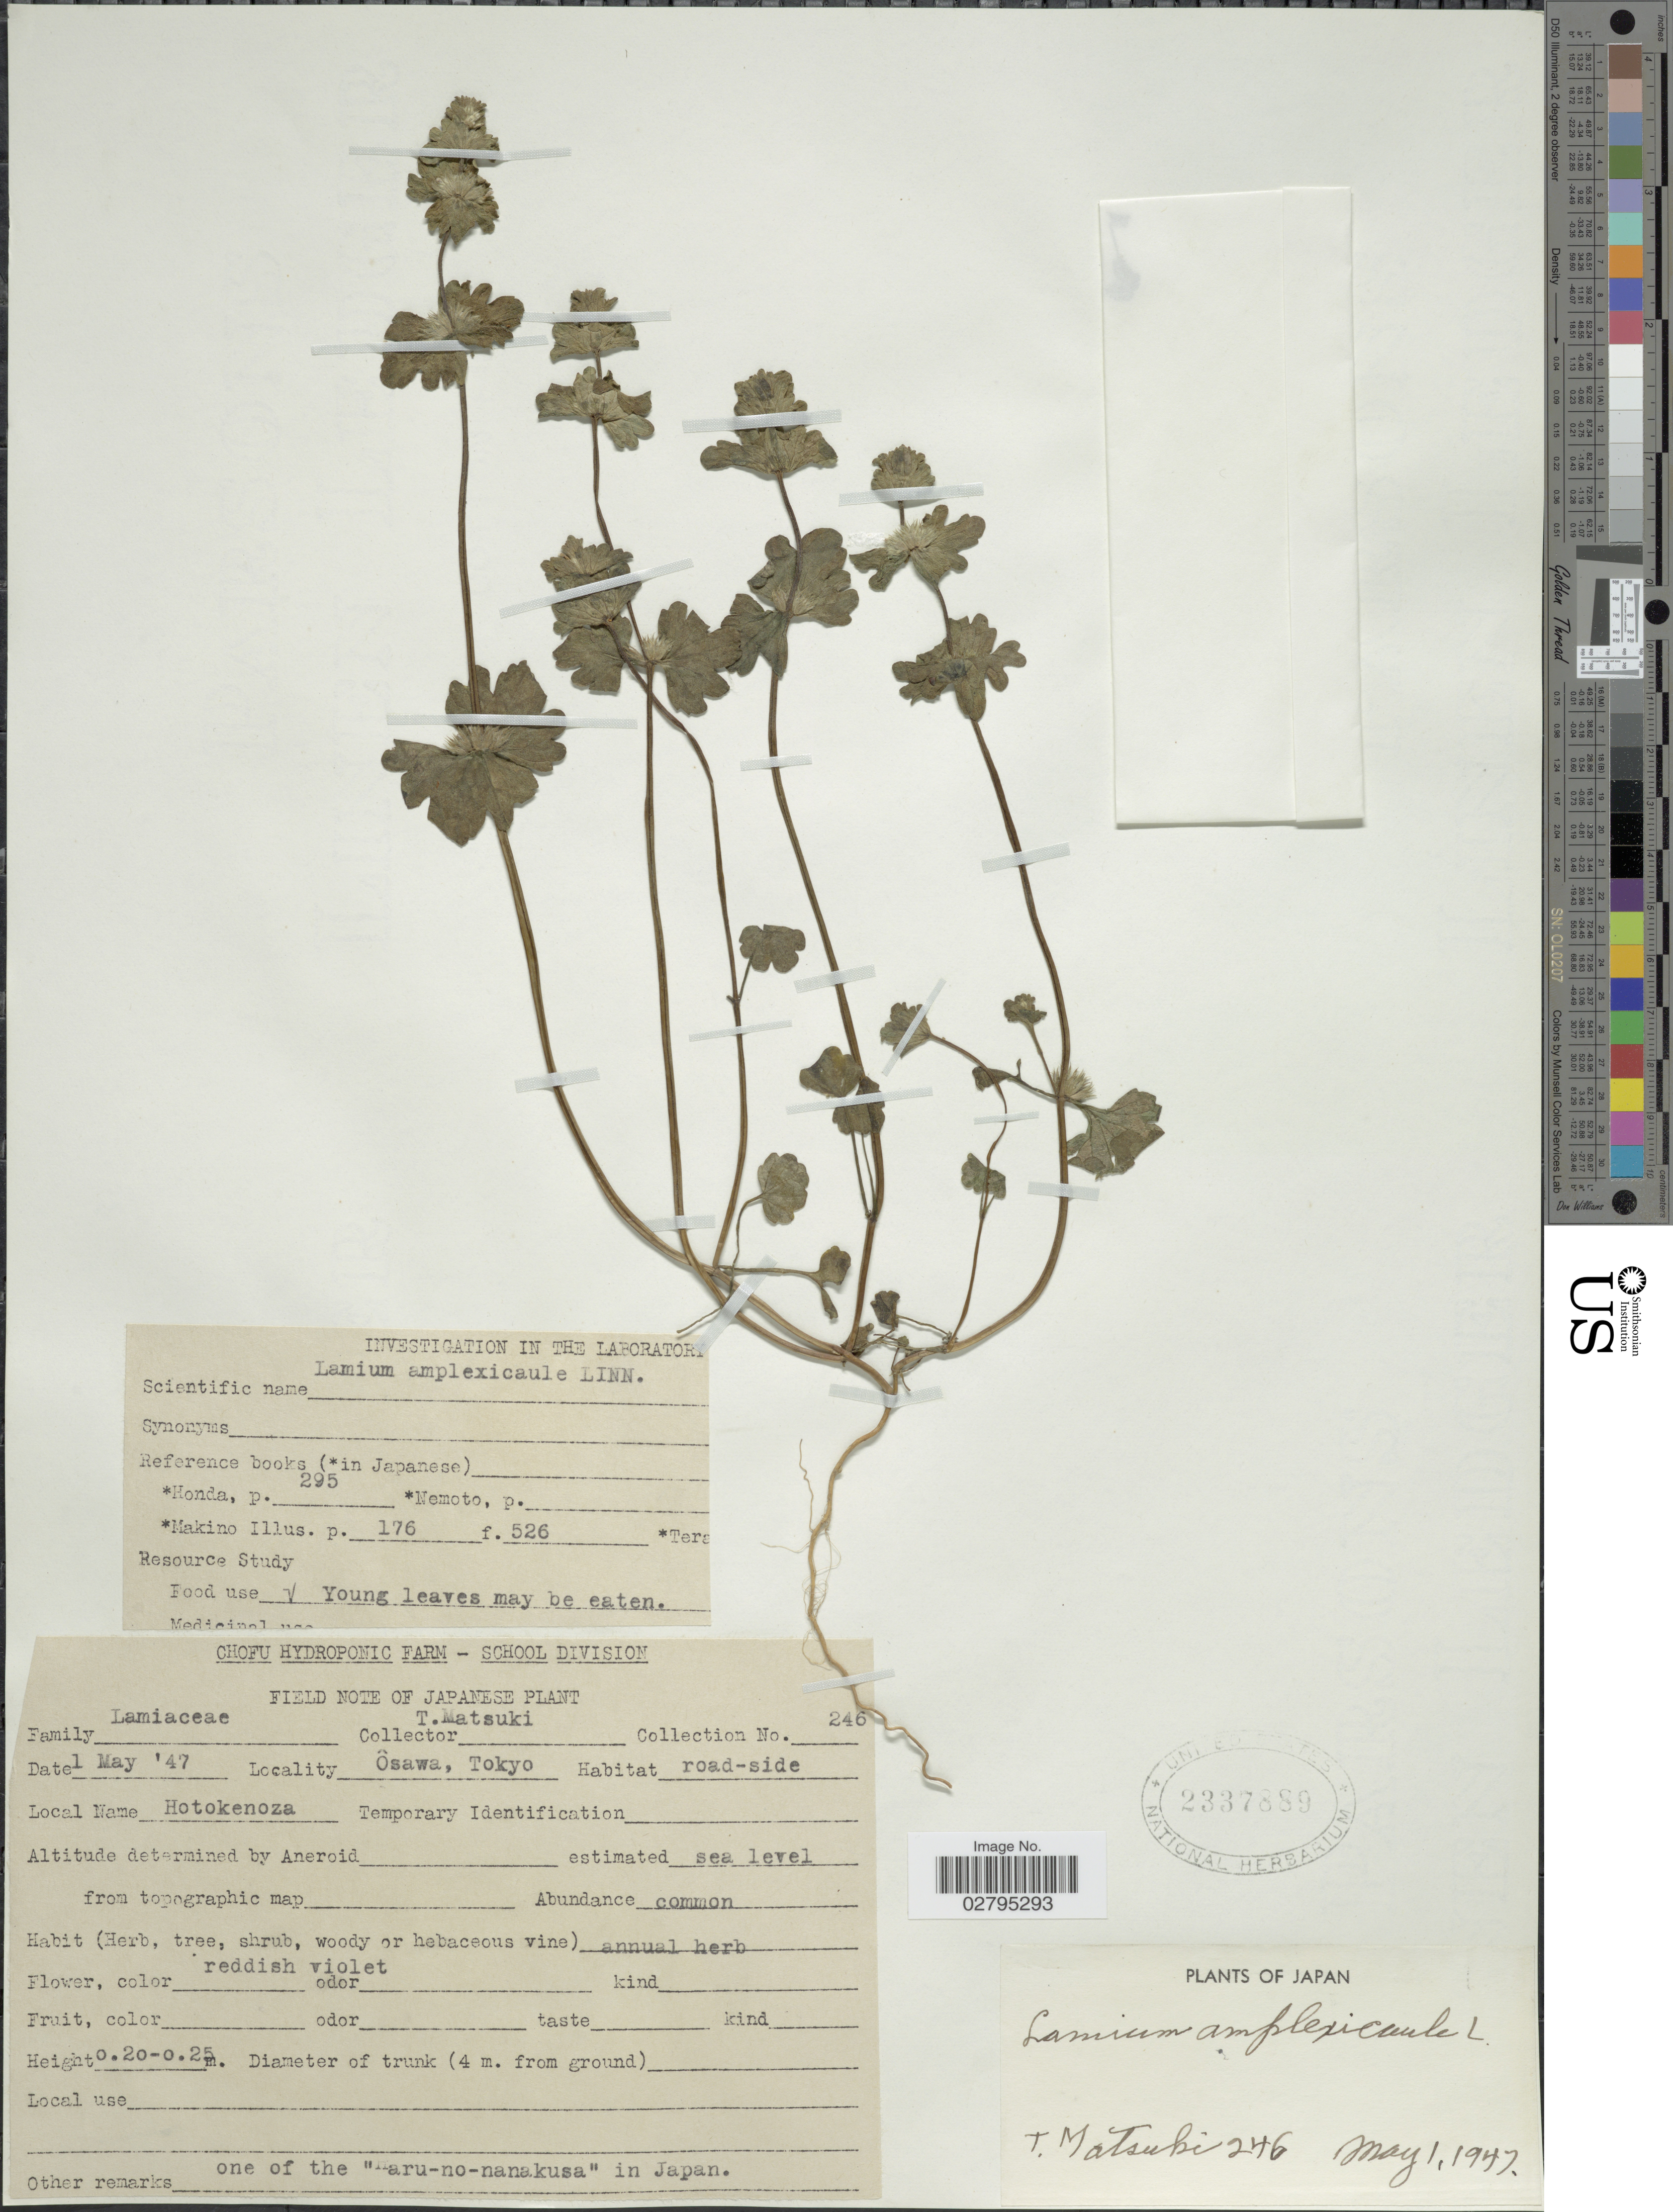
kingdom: Plantae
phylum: Tracheophyta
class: Magnoliopsida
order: Lamiales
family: Lamiaceae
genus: Lamium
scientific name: Lamium amplexicaule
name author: L.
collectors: T. Matsuki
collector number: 246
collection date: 1947-05-01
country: Japan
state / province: Tokyo, Federal City of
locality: Ôsawa, Tokyo.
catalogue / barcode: US 2337889